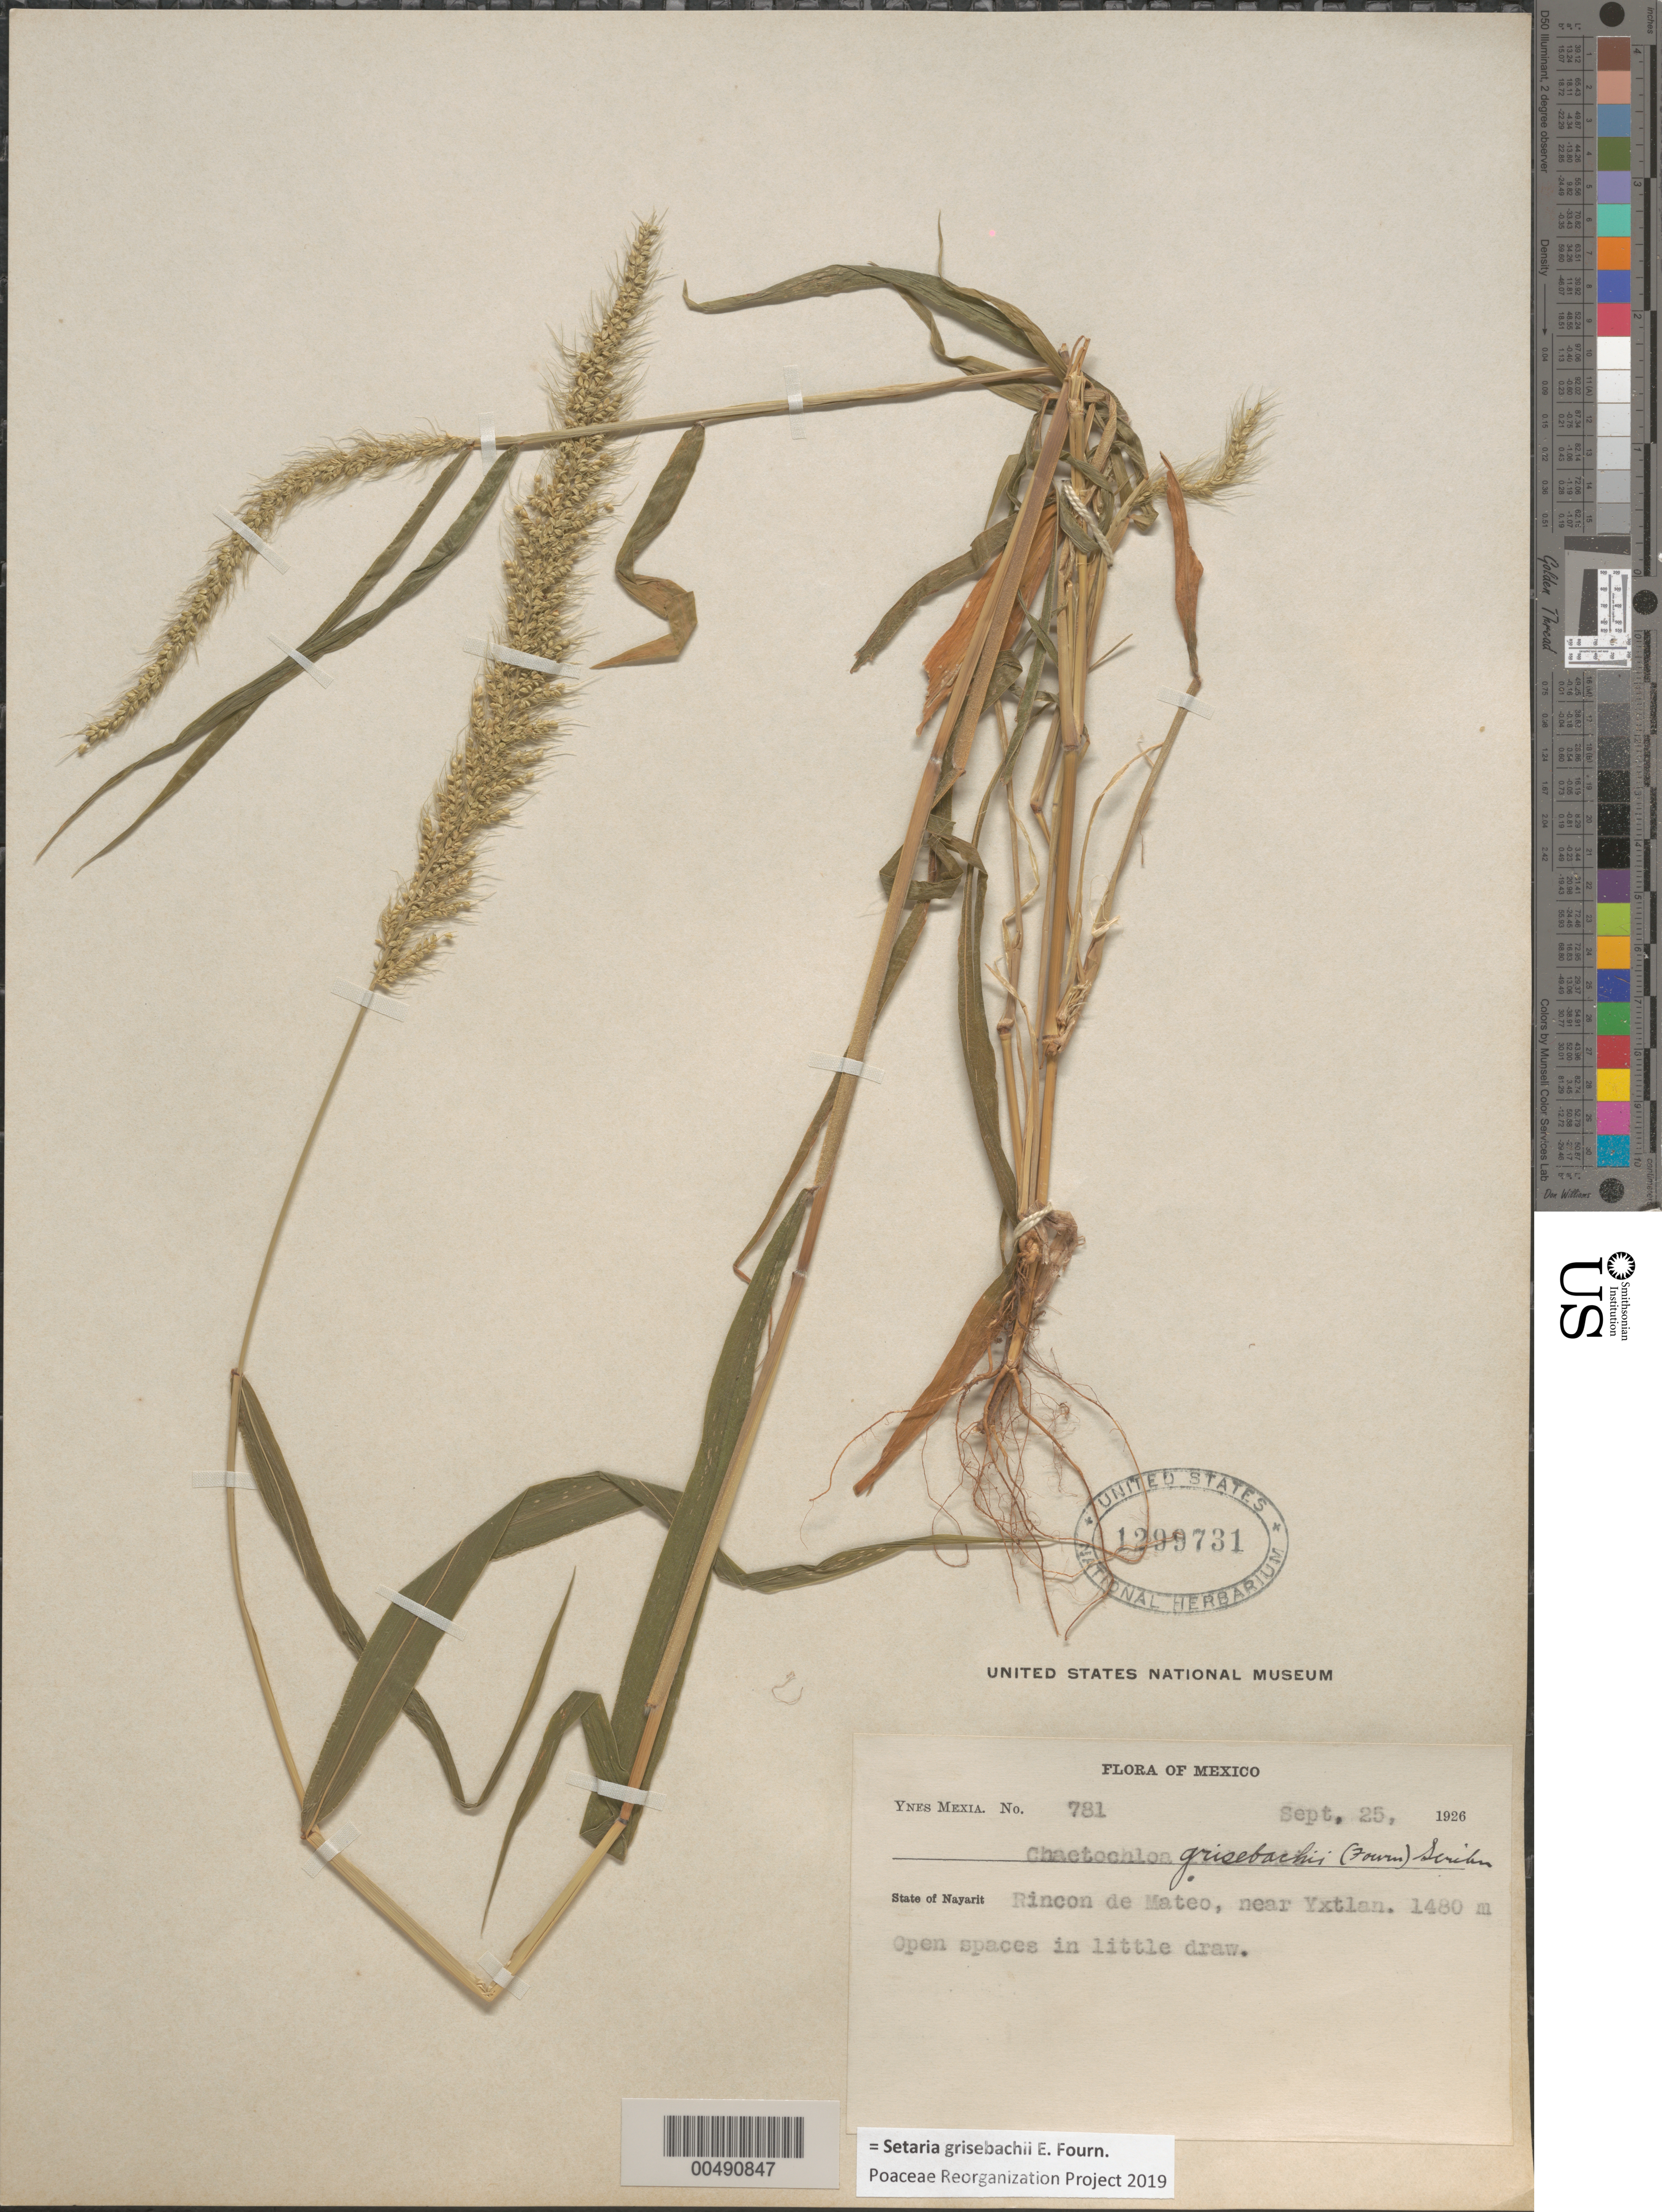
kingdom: Plantae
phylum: Tracheophyta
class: Liliopsida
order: Poales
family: Poaceae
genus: Setaria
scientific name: Setaria grisebachii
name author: E. Fourn.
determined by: Poaceae Reorganization Project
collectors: Y. Mexia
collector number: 781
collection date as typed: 25 Sep 1926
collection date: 1926-09-25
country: Mexico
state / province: Nayarit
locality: Rincon de Mateo, near Yxtlan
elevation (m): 1480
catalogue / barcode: US 1299731